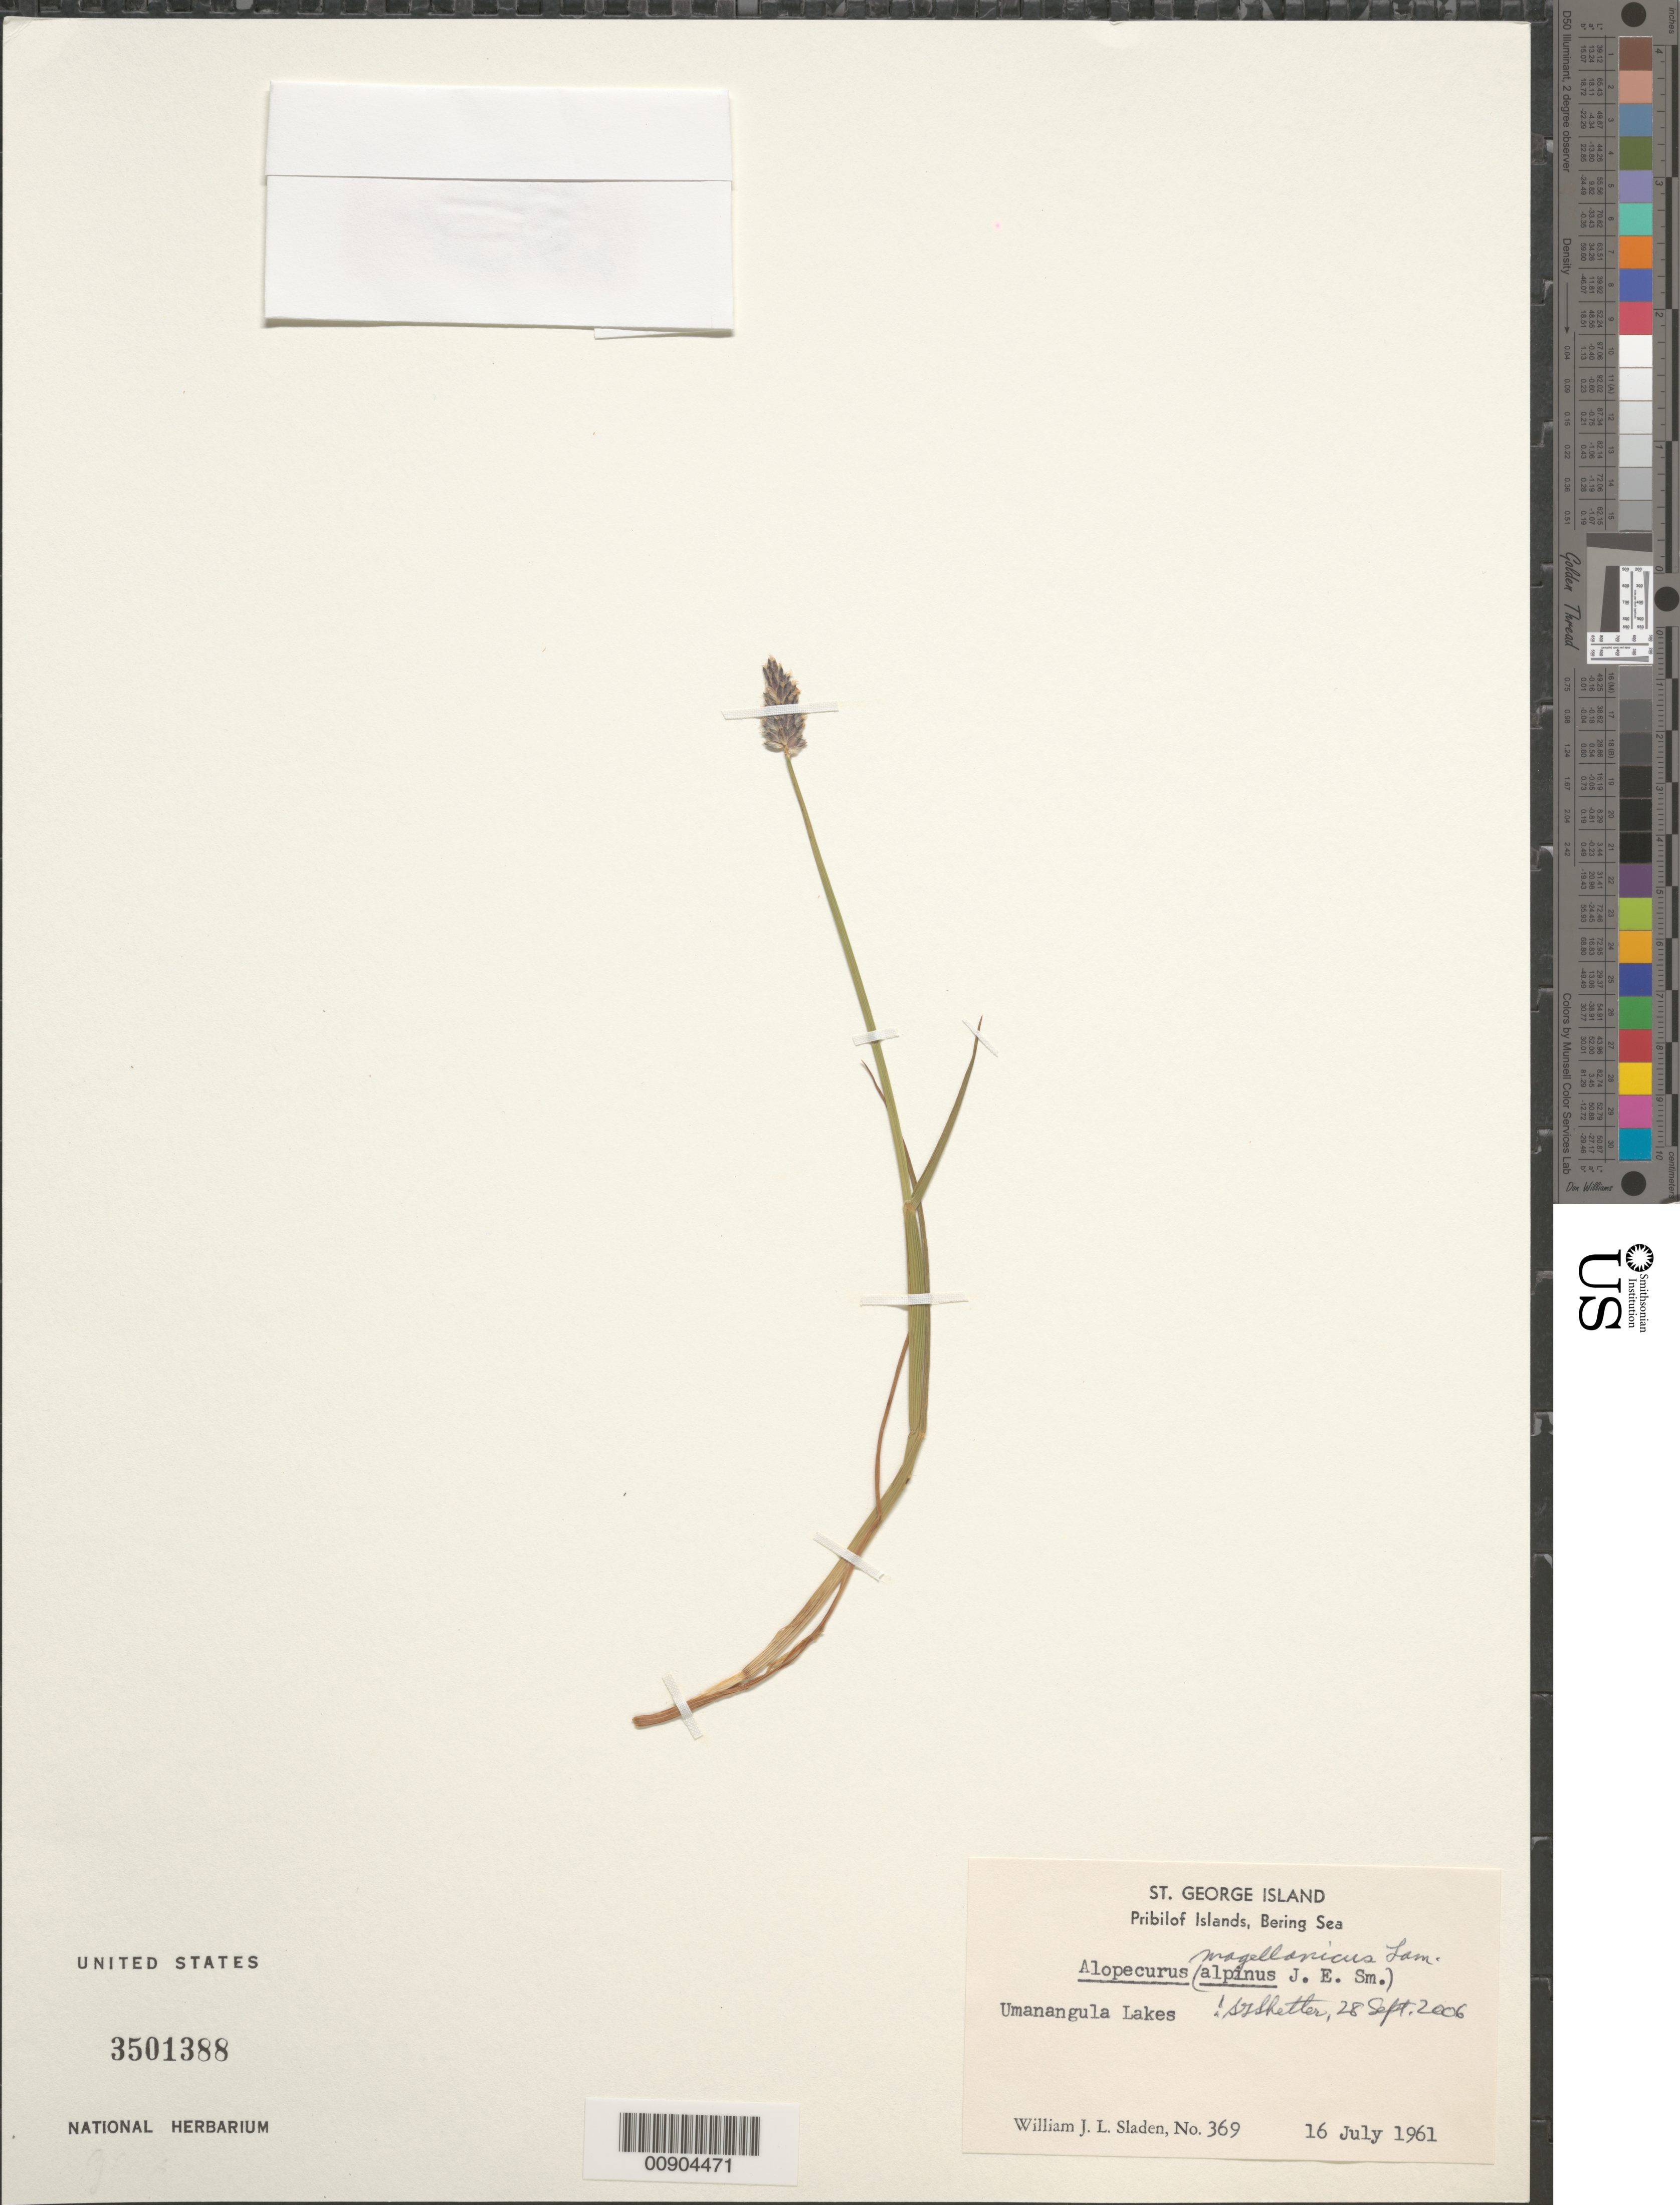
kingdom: Plantae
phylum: Tracheophyta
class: Liliopsida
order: Poales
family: Poaceae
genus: Alopecurus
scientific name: Alopecurus magellanicus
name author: Lam.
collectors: W. Sladen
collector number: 369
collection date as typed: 16 Jul 1960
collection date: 1960-07-16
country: United States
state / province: Alaska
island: St. George Island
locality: St. George Island. Umanangula Lakes., Bering Sea, Pribilof Islands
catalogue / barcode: US 3501388